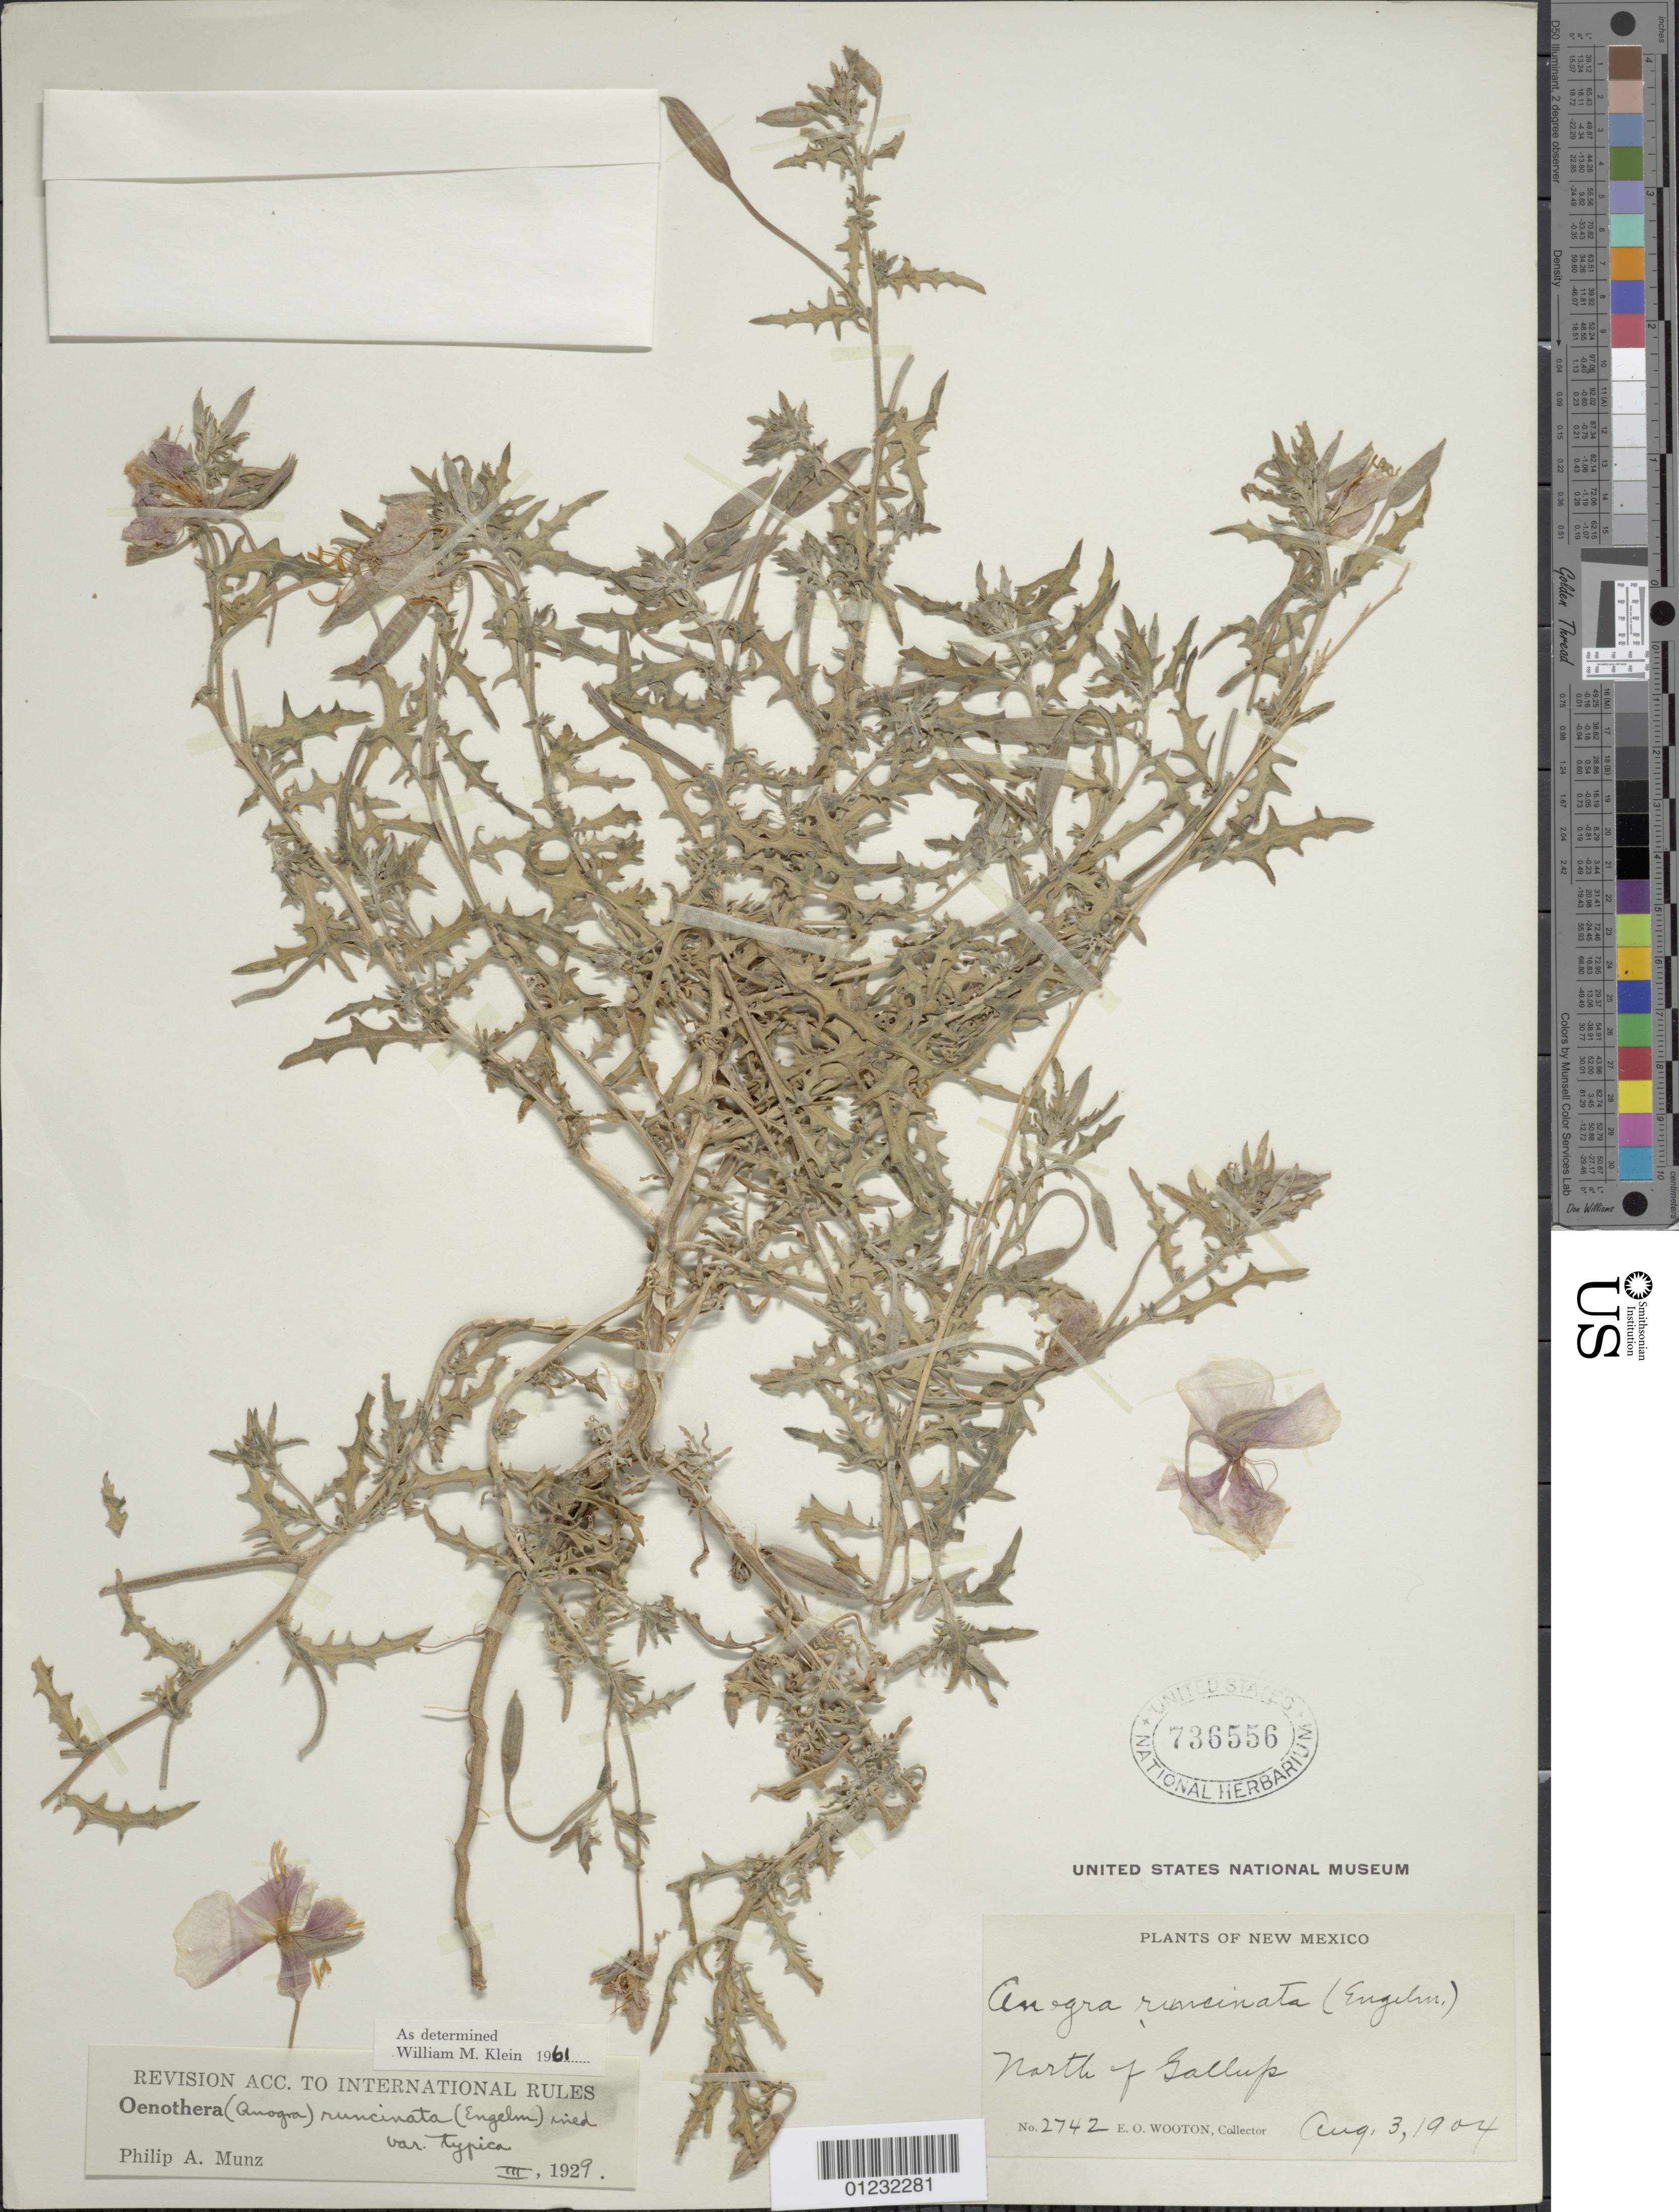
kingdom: Plantae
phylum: Tracheophyta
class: Magnoliopsida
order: Myrtales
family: Onagraceae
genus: Oenothera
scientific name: Oenothera pallida subsp. runcinata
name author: (Engelm.) Munz & W.M. Klein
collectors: E. O. Wooton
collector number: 2742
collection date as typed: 3 Aug 1904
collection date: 1904-08-03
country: United States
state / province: New Mexico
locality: N of Gallup.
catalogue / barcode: US 736556